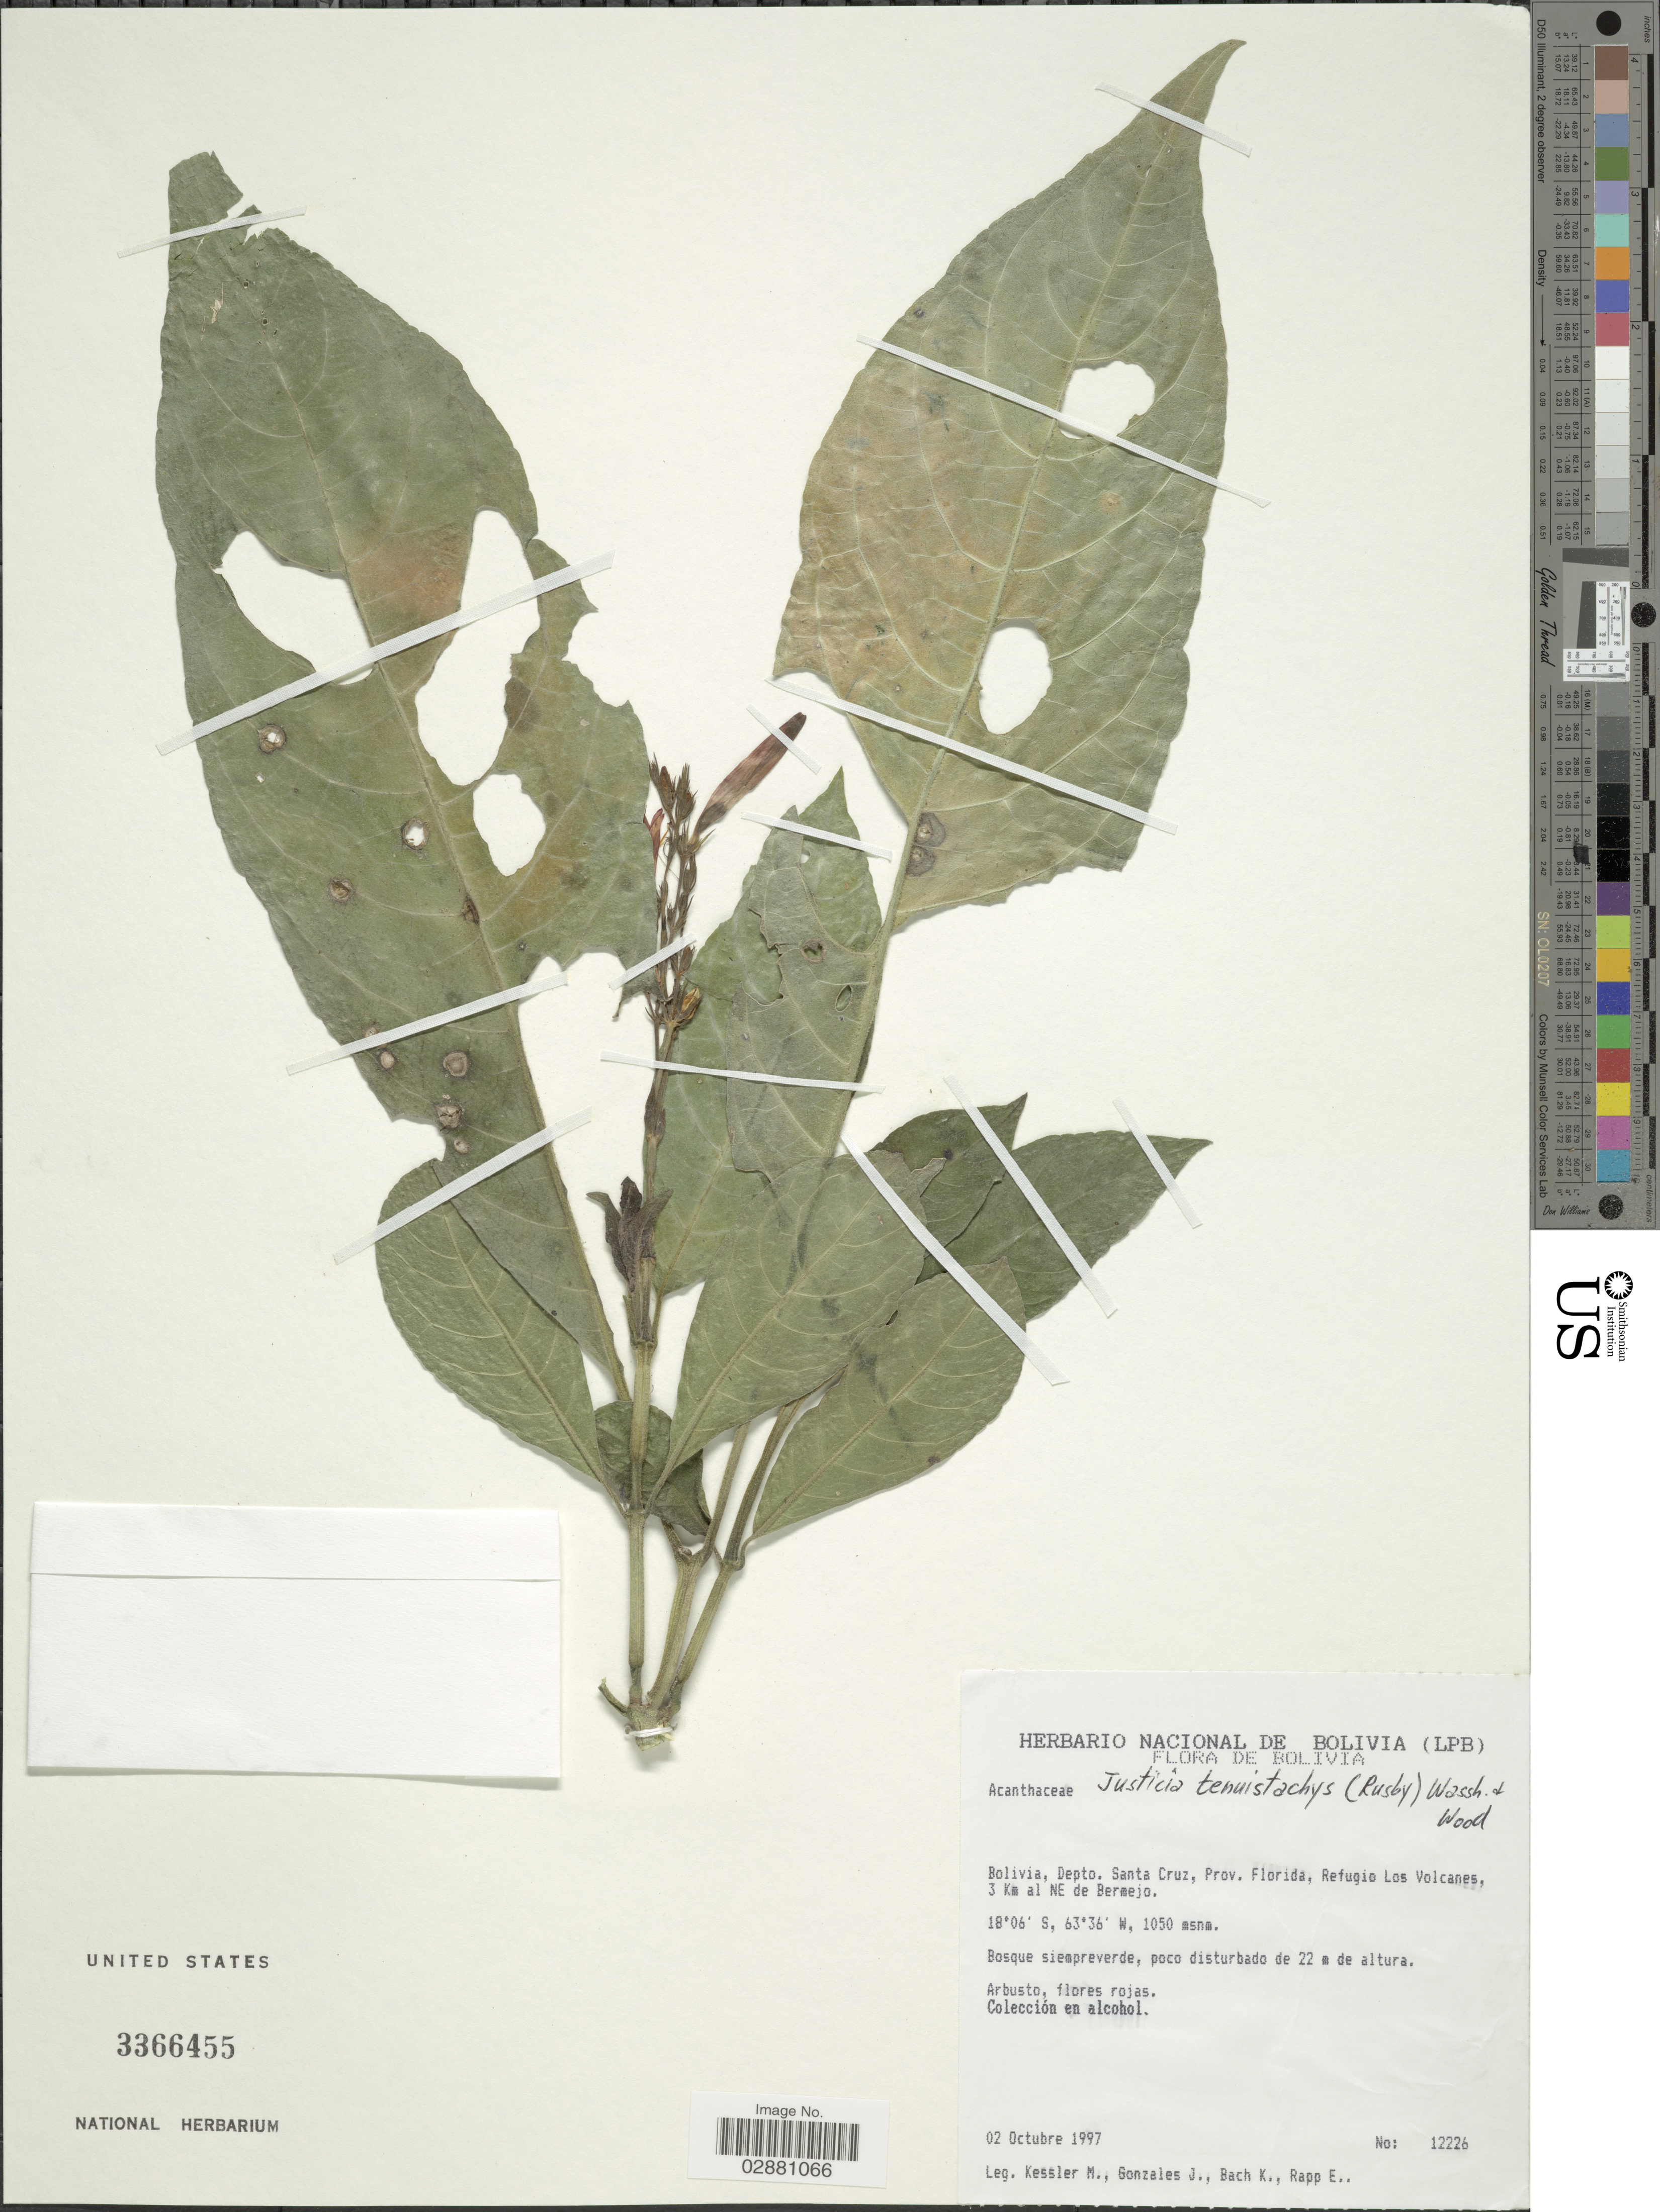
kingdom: Plantae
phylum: Tracheophyta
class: Magnoliopsida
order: Lamiales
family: Acanthaceae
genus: Justicia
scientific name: Justicia tenuistachys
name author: (Rusby) Wassh. & J.R.I. Wood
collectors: M. Kessler, J. Gonzales, K. Bach & E. Rapp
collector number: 12226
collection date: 1997-10-02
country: Bolivia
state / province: Santa Cruz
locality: Depto. Santa Cruz, Prov. Florida, Refugio Los Volcanes, 3 Km al NE de Bermejo.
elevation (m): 1050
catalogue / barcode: US 3366455